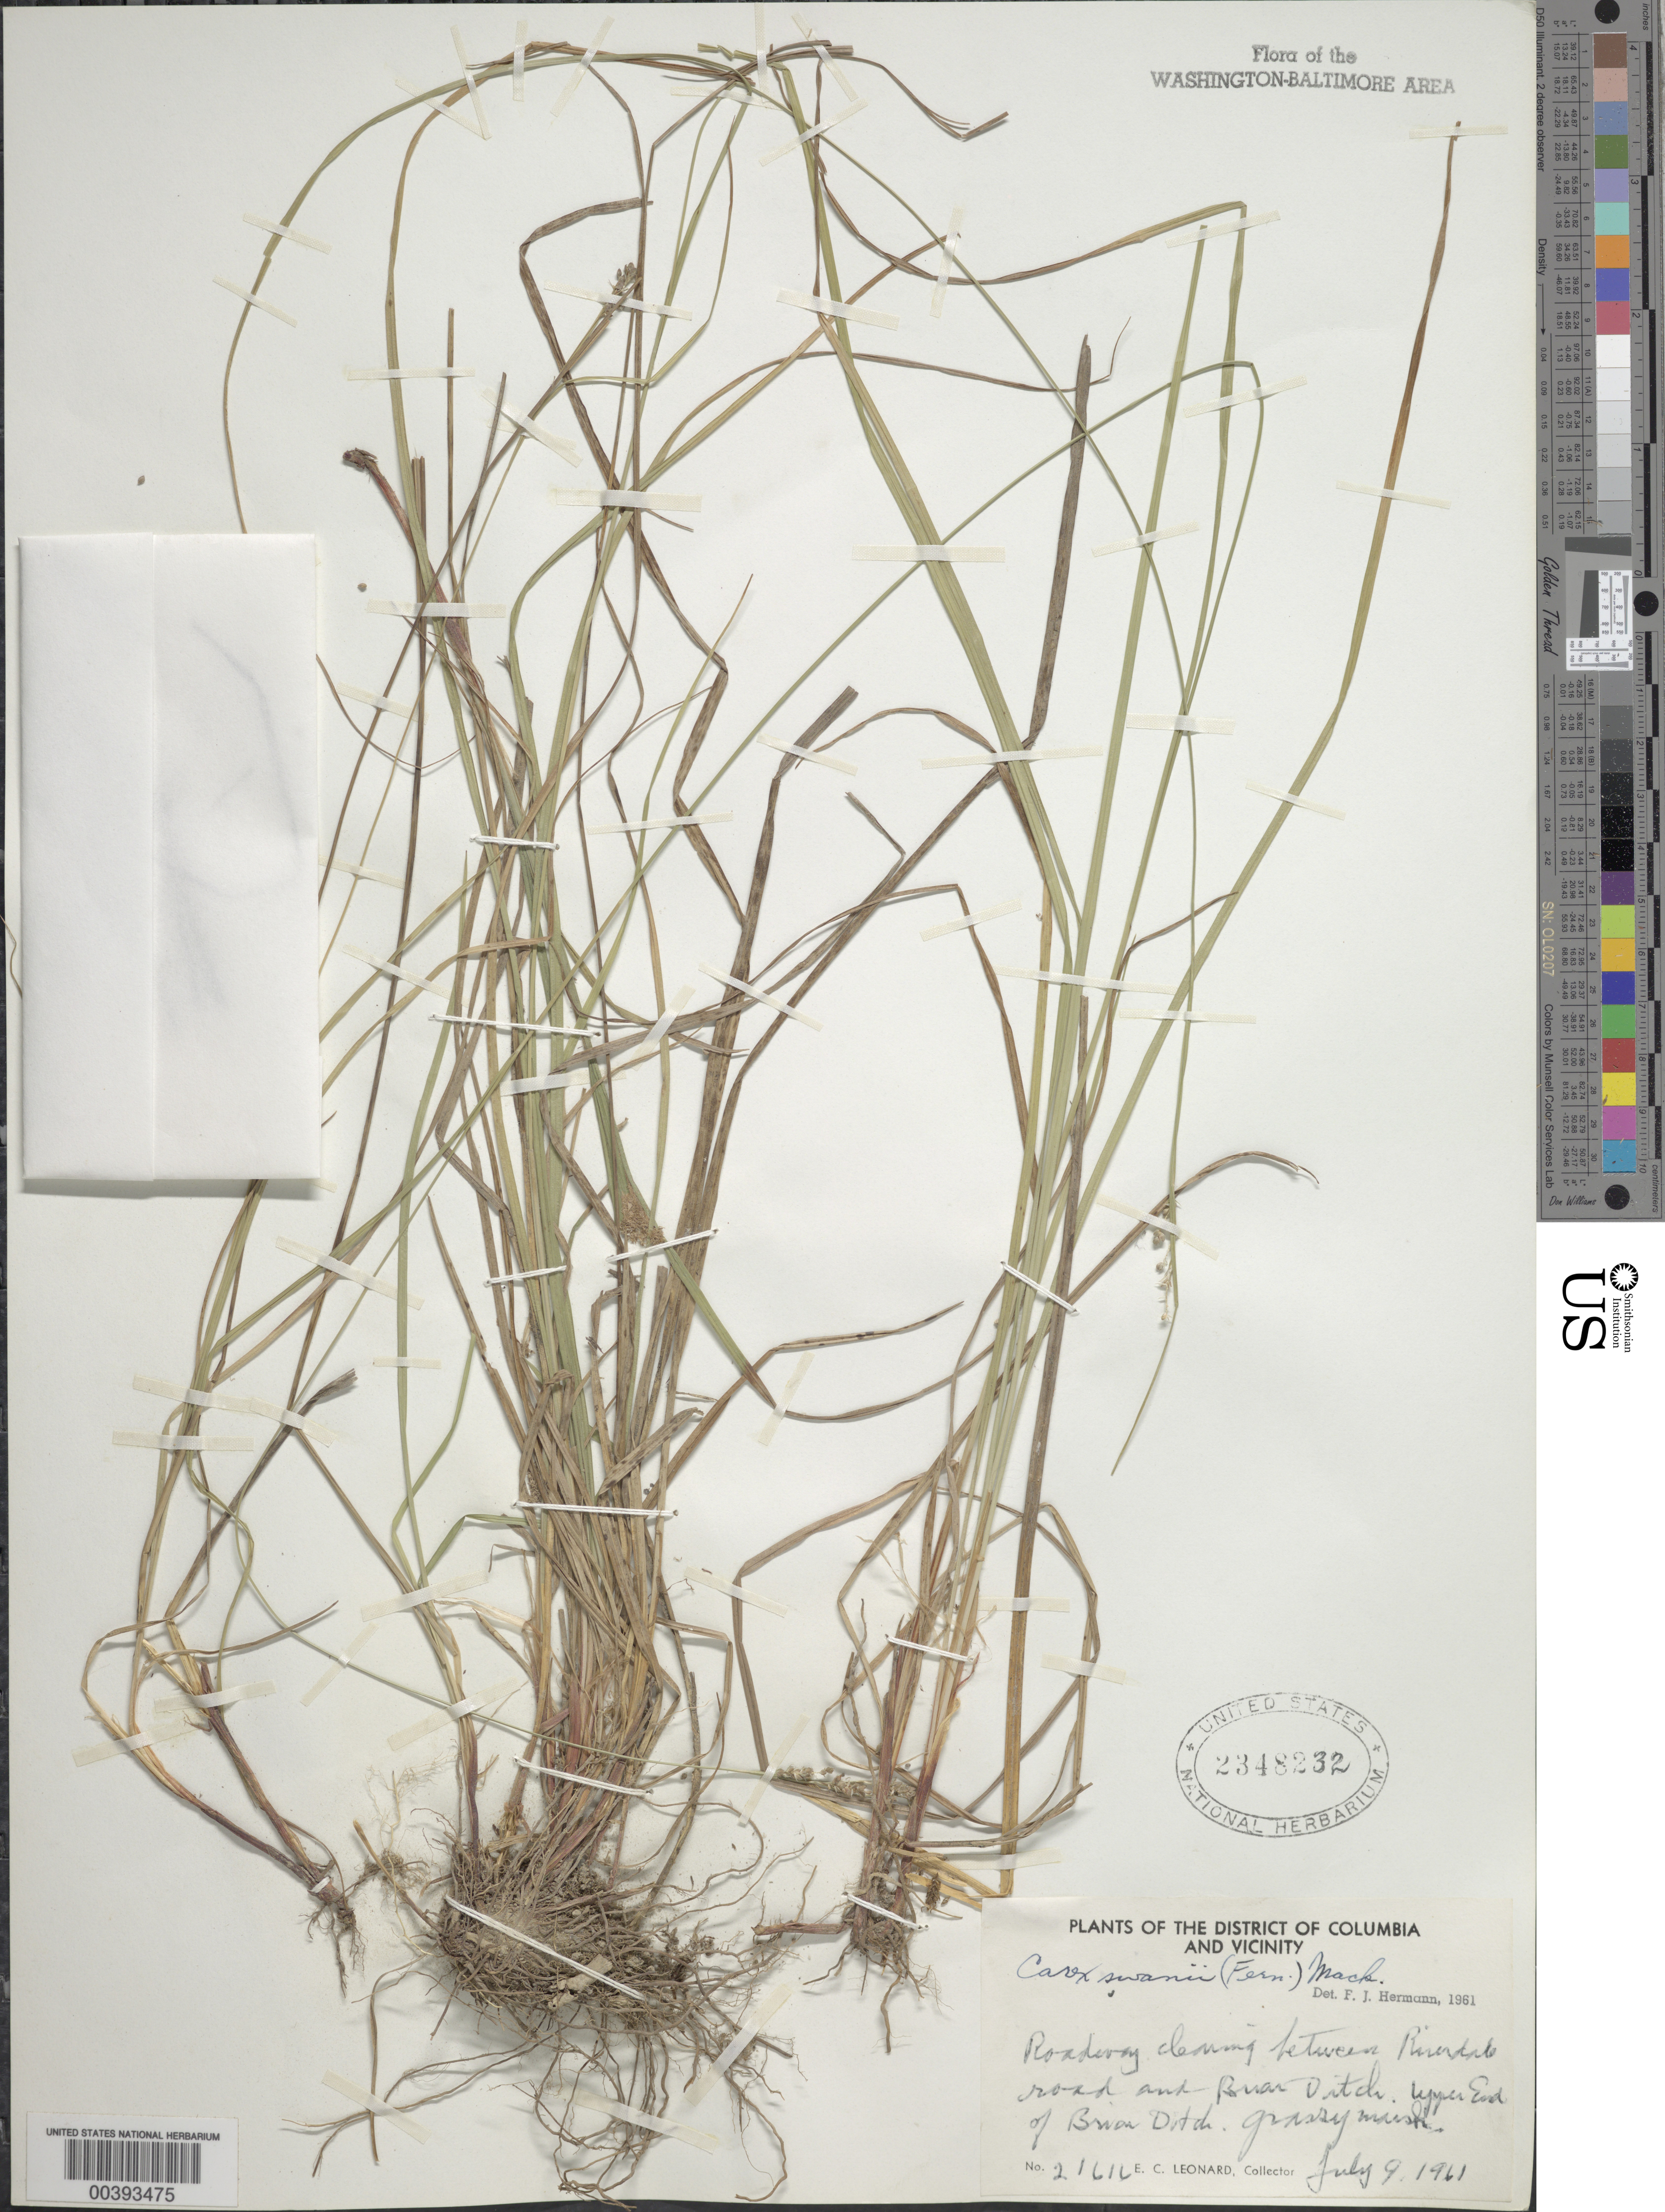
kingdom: Plantae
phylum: Tracheophyta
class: Liliopsida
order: Poales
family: Cyperaceae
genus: Carex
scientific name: Carex swanii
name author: (Fernald) Mack.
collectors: E. C. Leonard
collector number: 21616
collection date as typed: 09 Jul 1961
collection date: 1961-07-09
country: United States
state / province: Maryland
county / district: Prince George's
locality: between Riverdale Road and Briar Ditch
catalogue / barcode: US 2348232